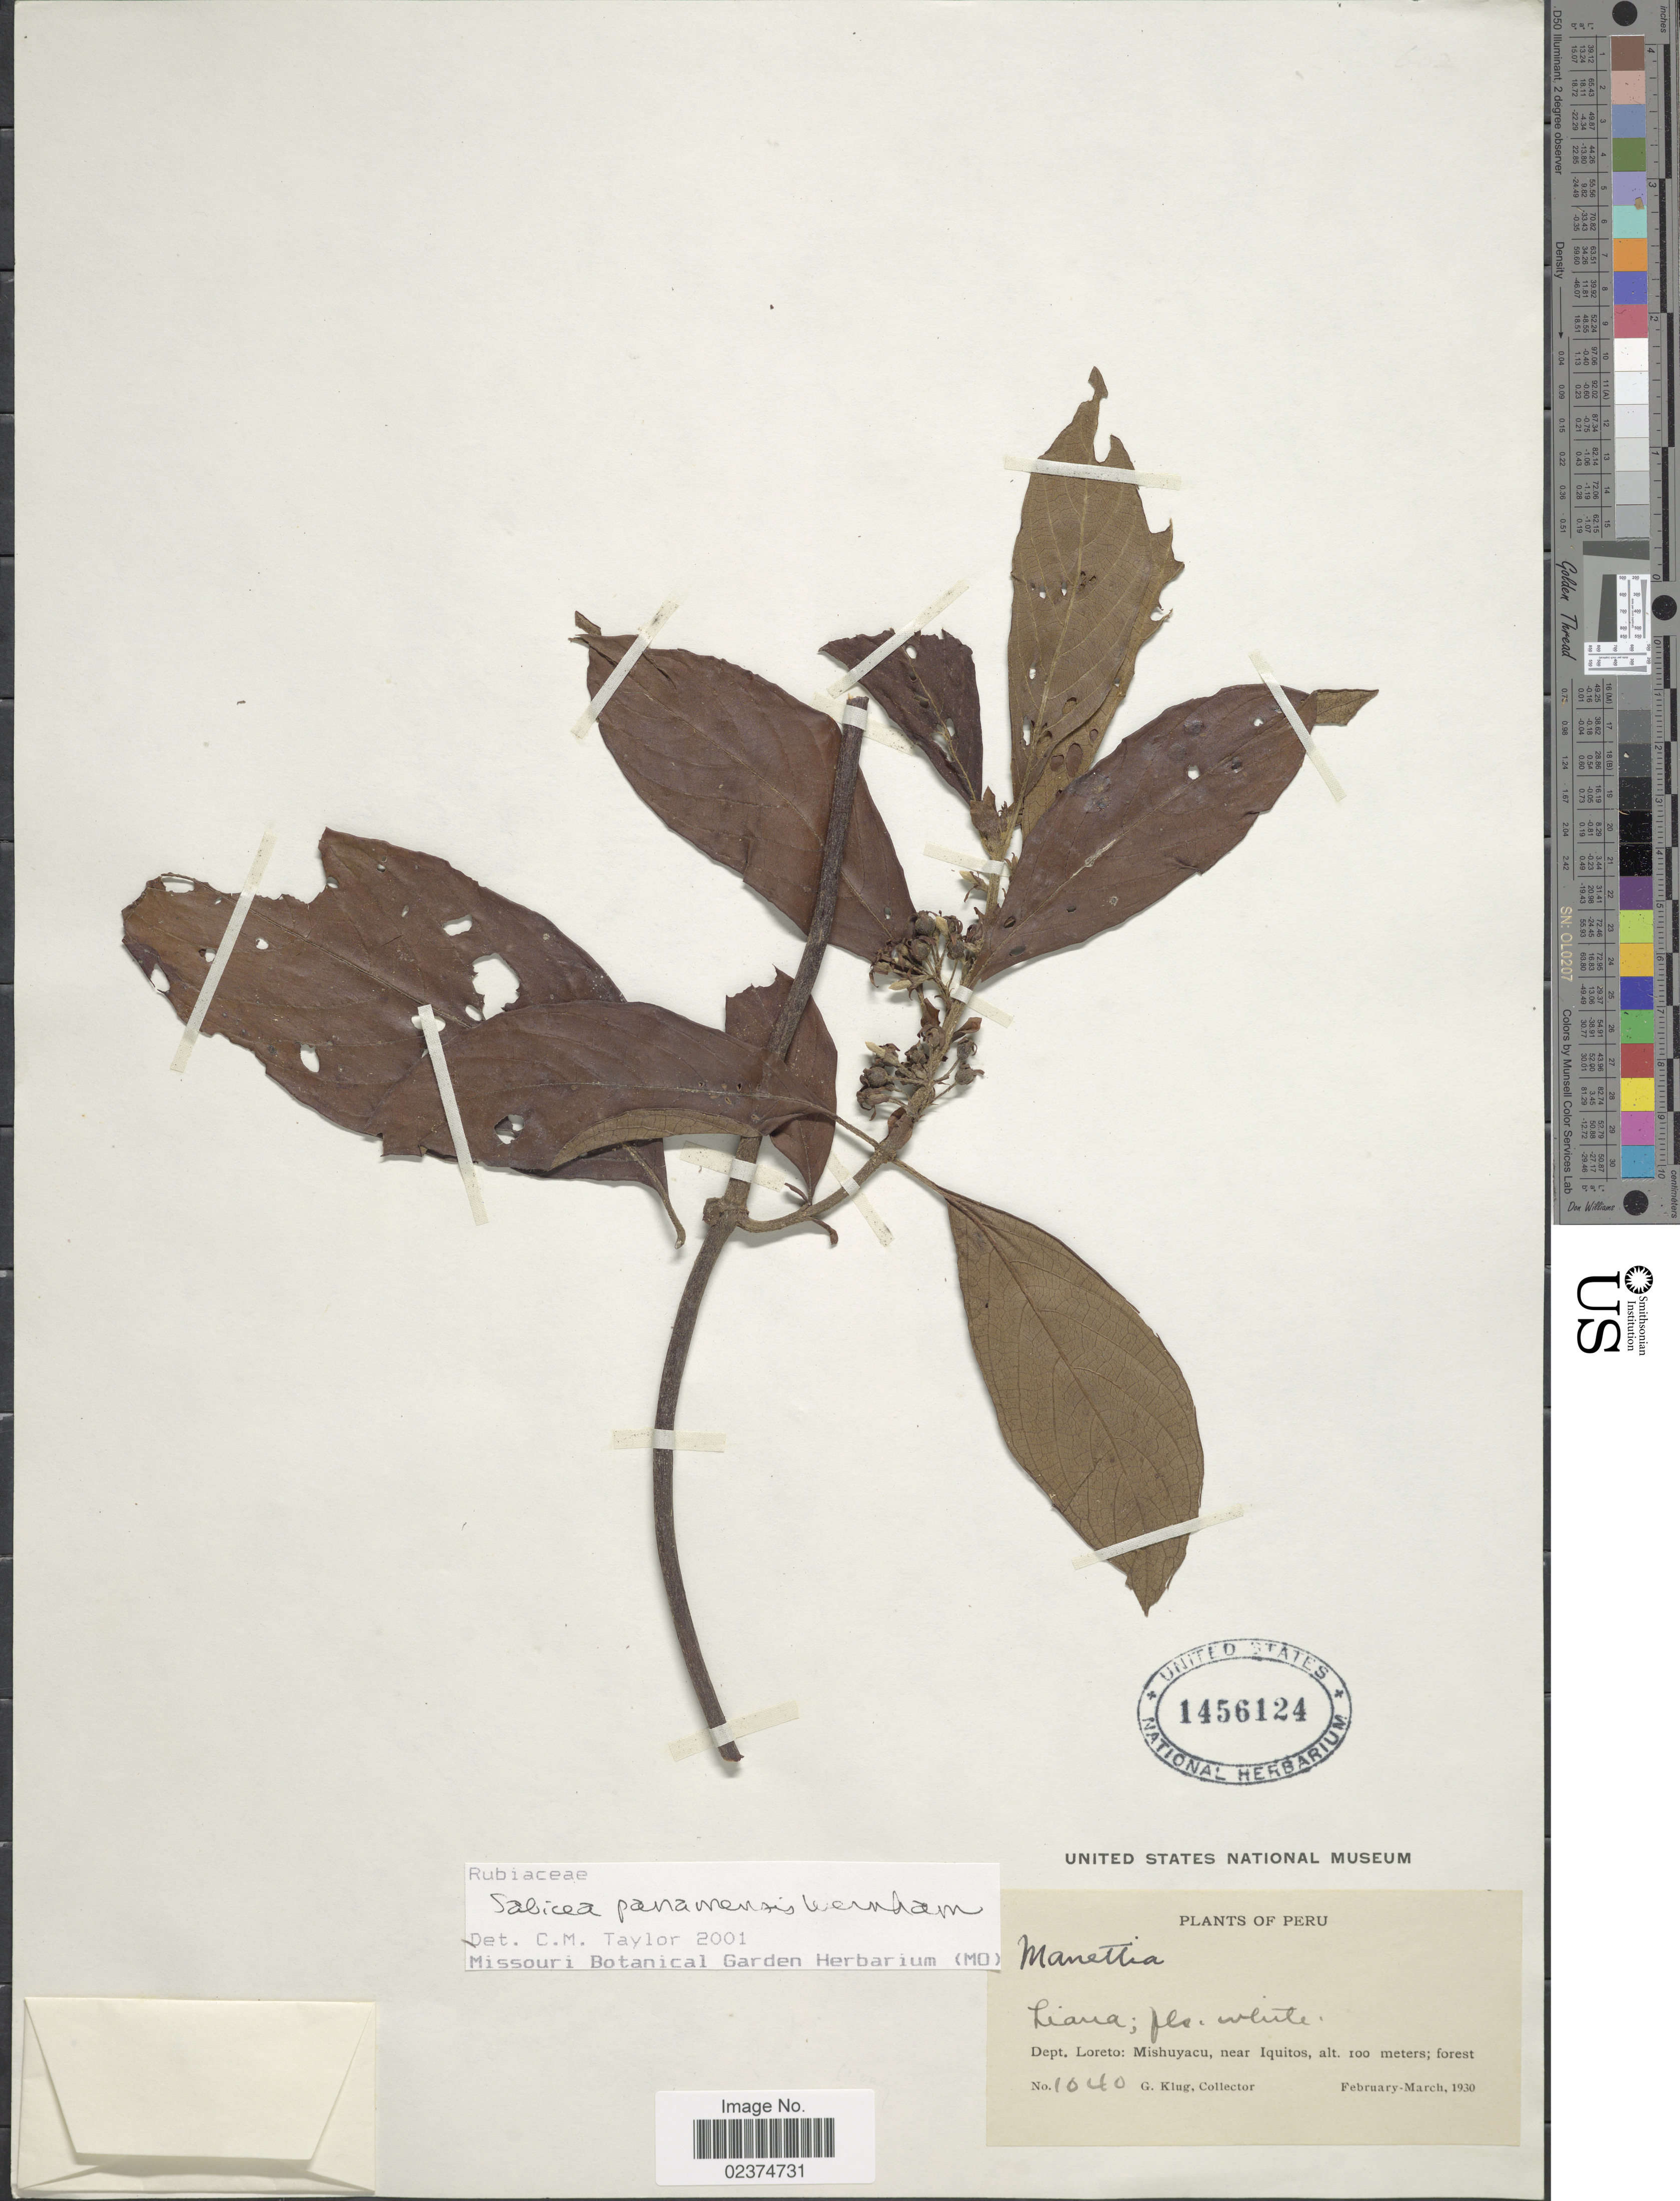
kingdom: Plantae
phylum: Tracheophyta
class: Magnoliopsida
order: Gentianales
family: Rubiaceae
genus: Sabicea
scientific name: Sabicea panamensis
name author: Wernham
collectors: G. Klug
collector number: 1040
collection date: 1930-02/1930-03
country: Peru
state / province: Loreto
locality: Mishuyacu, near Iquitos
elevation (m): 100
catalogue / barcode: US 1456124